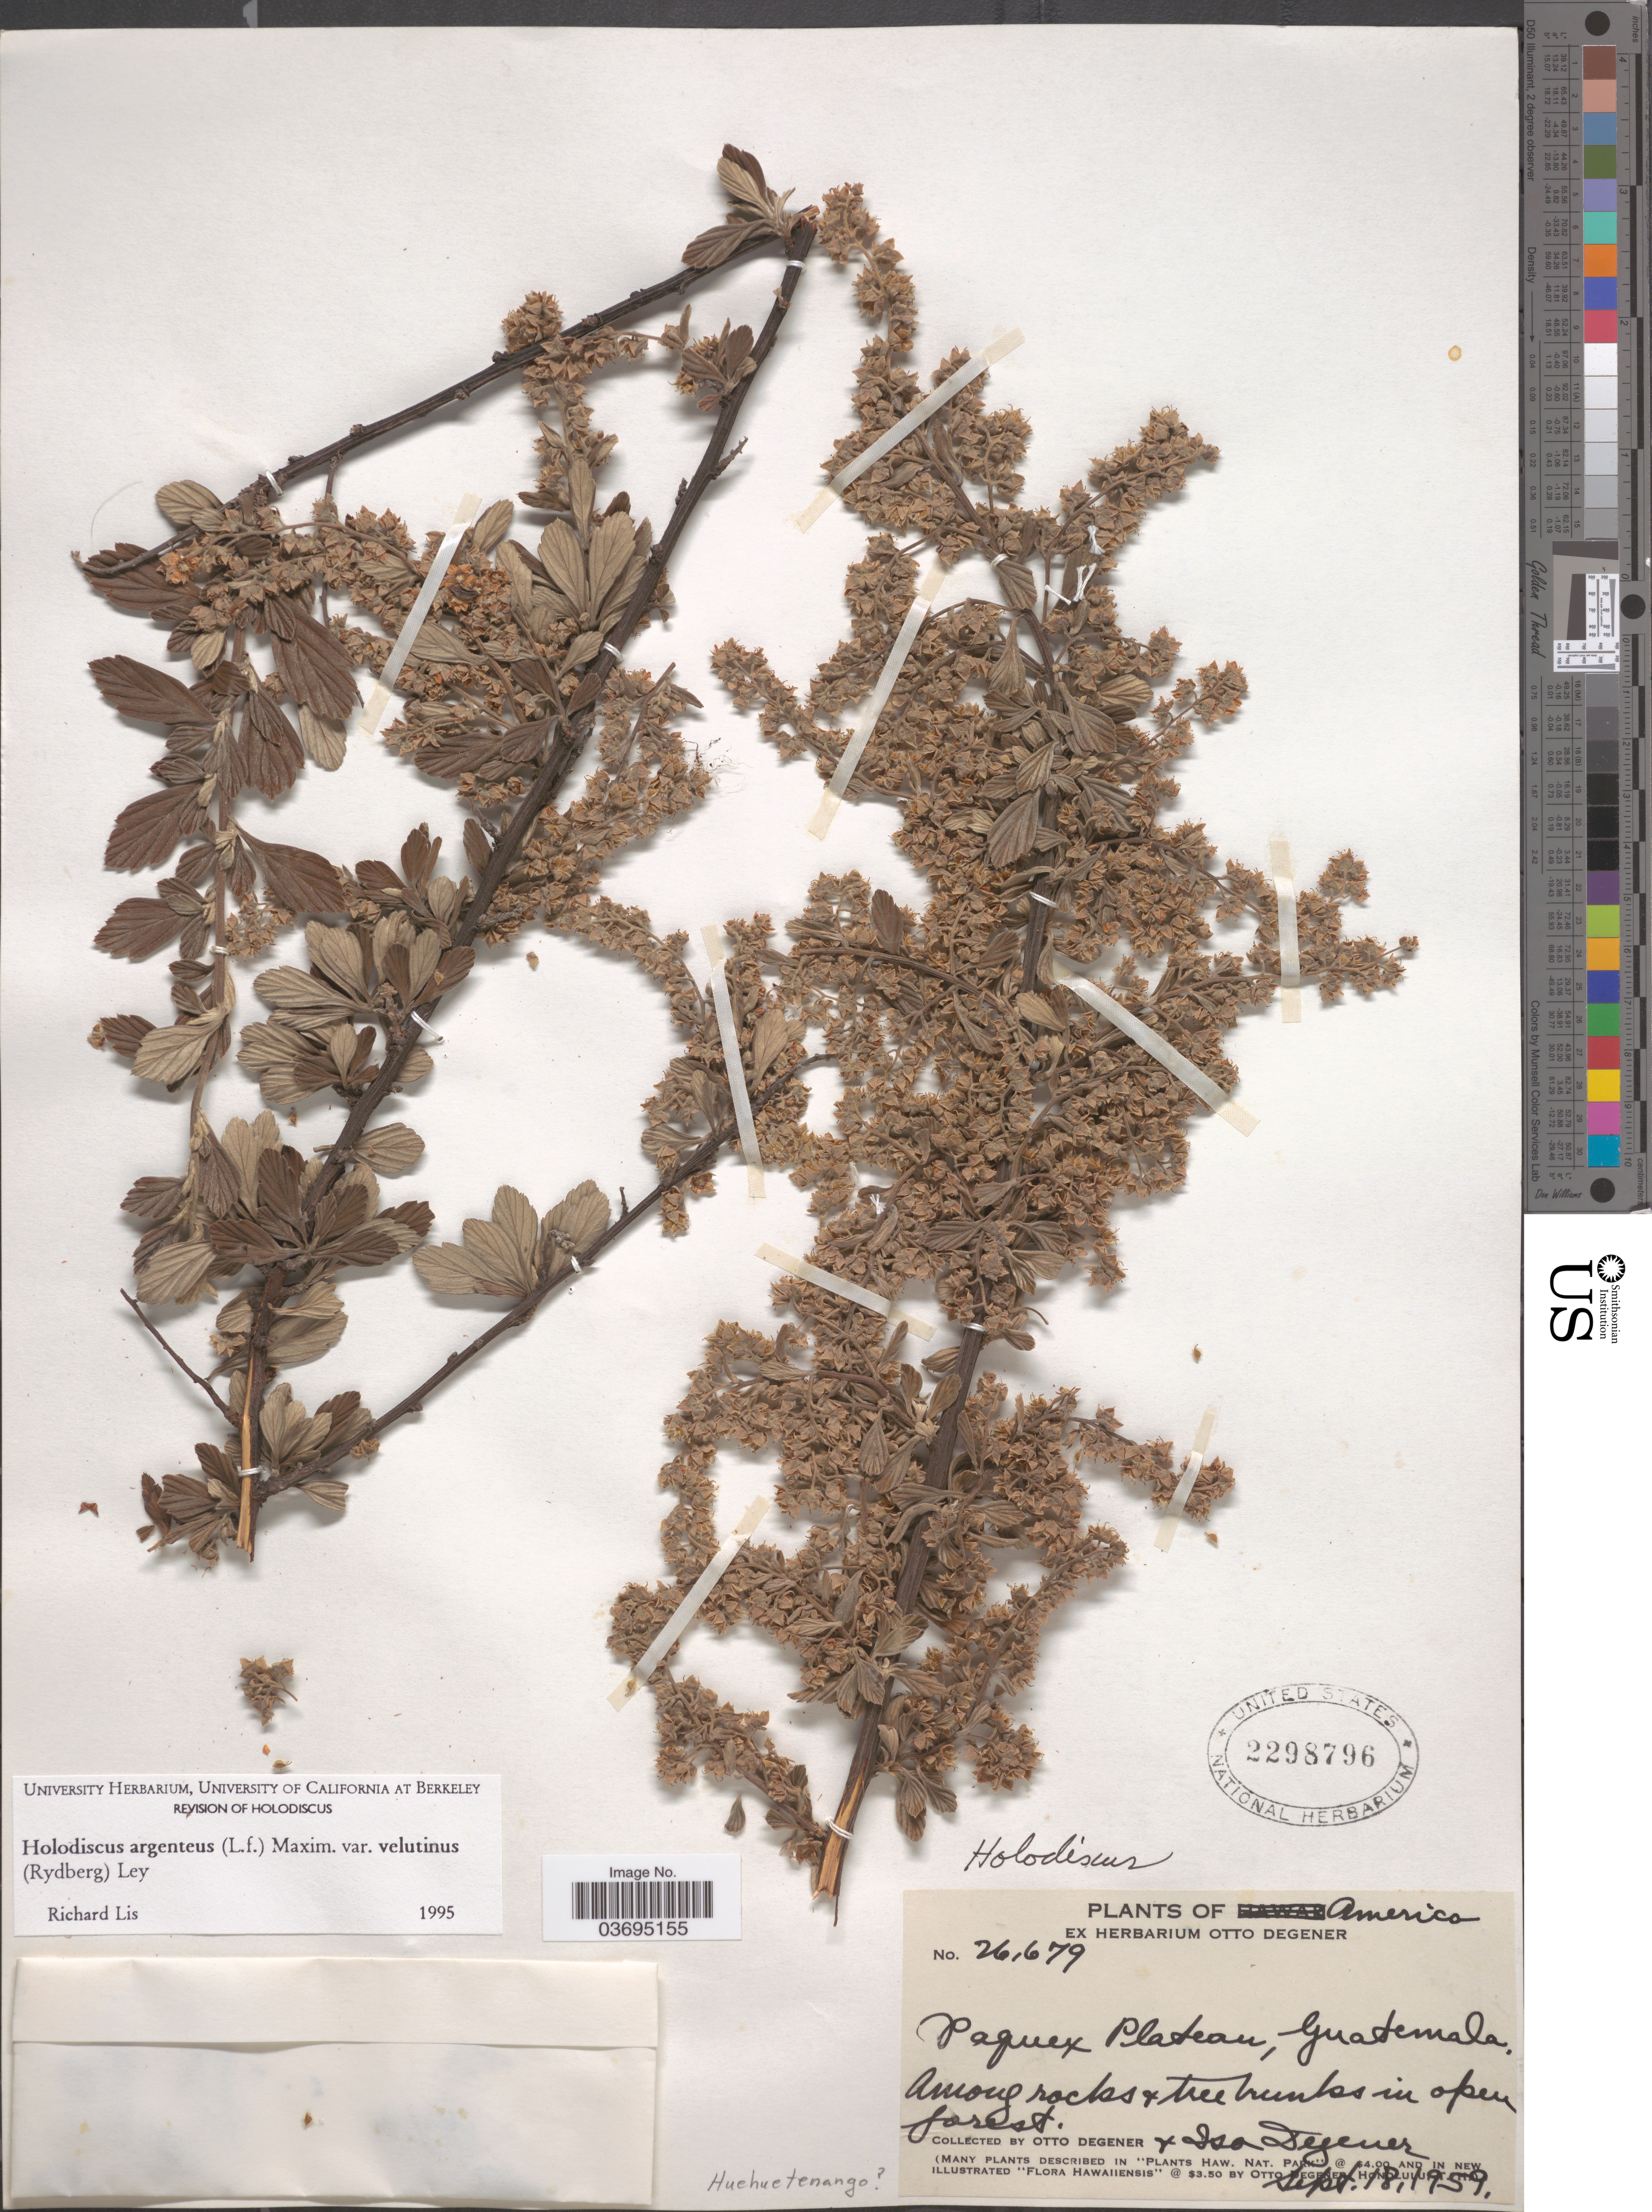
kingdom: Plantae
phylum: Tracheophyta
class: Magnoliopsida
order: Rosales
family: Rosaceae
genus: Holodiscus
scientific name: Holodiscus velutinus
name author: (Rydb.) Standl.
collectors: O. Degener & I. Degener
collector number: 26679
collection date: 1959-09-18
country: Guatemala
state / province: Huehuetenango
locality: Paquex Plateau.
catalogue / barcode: US 2298796